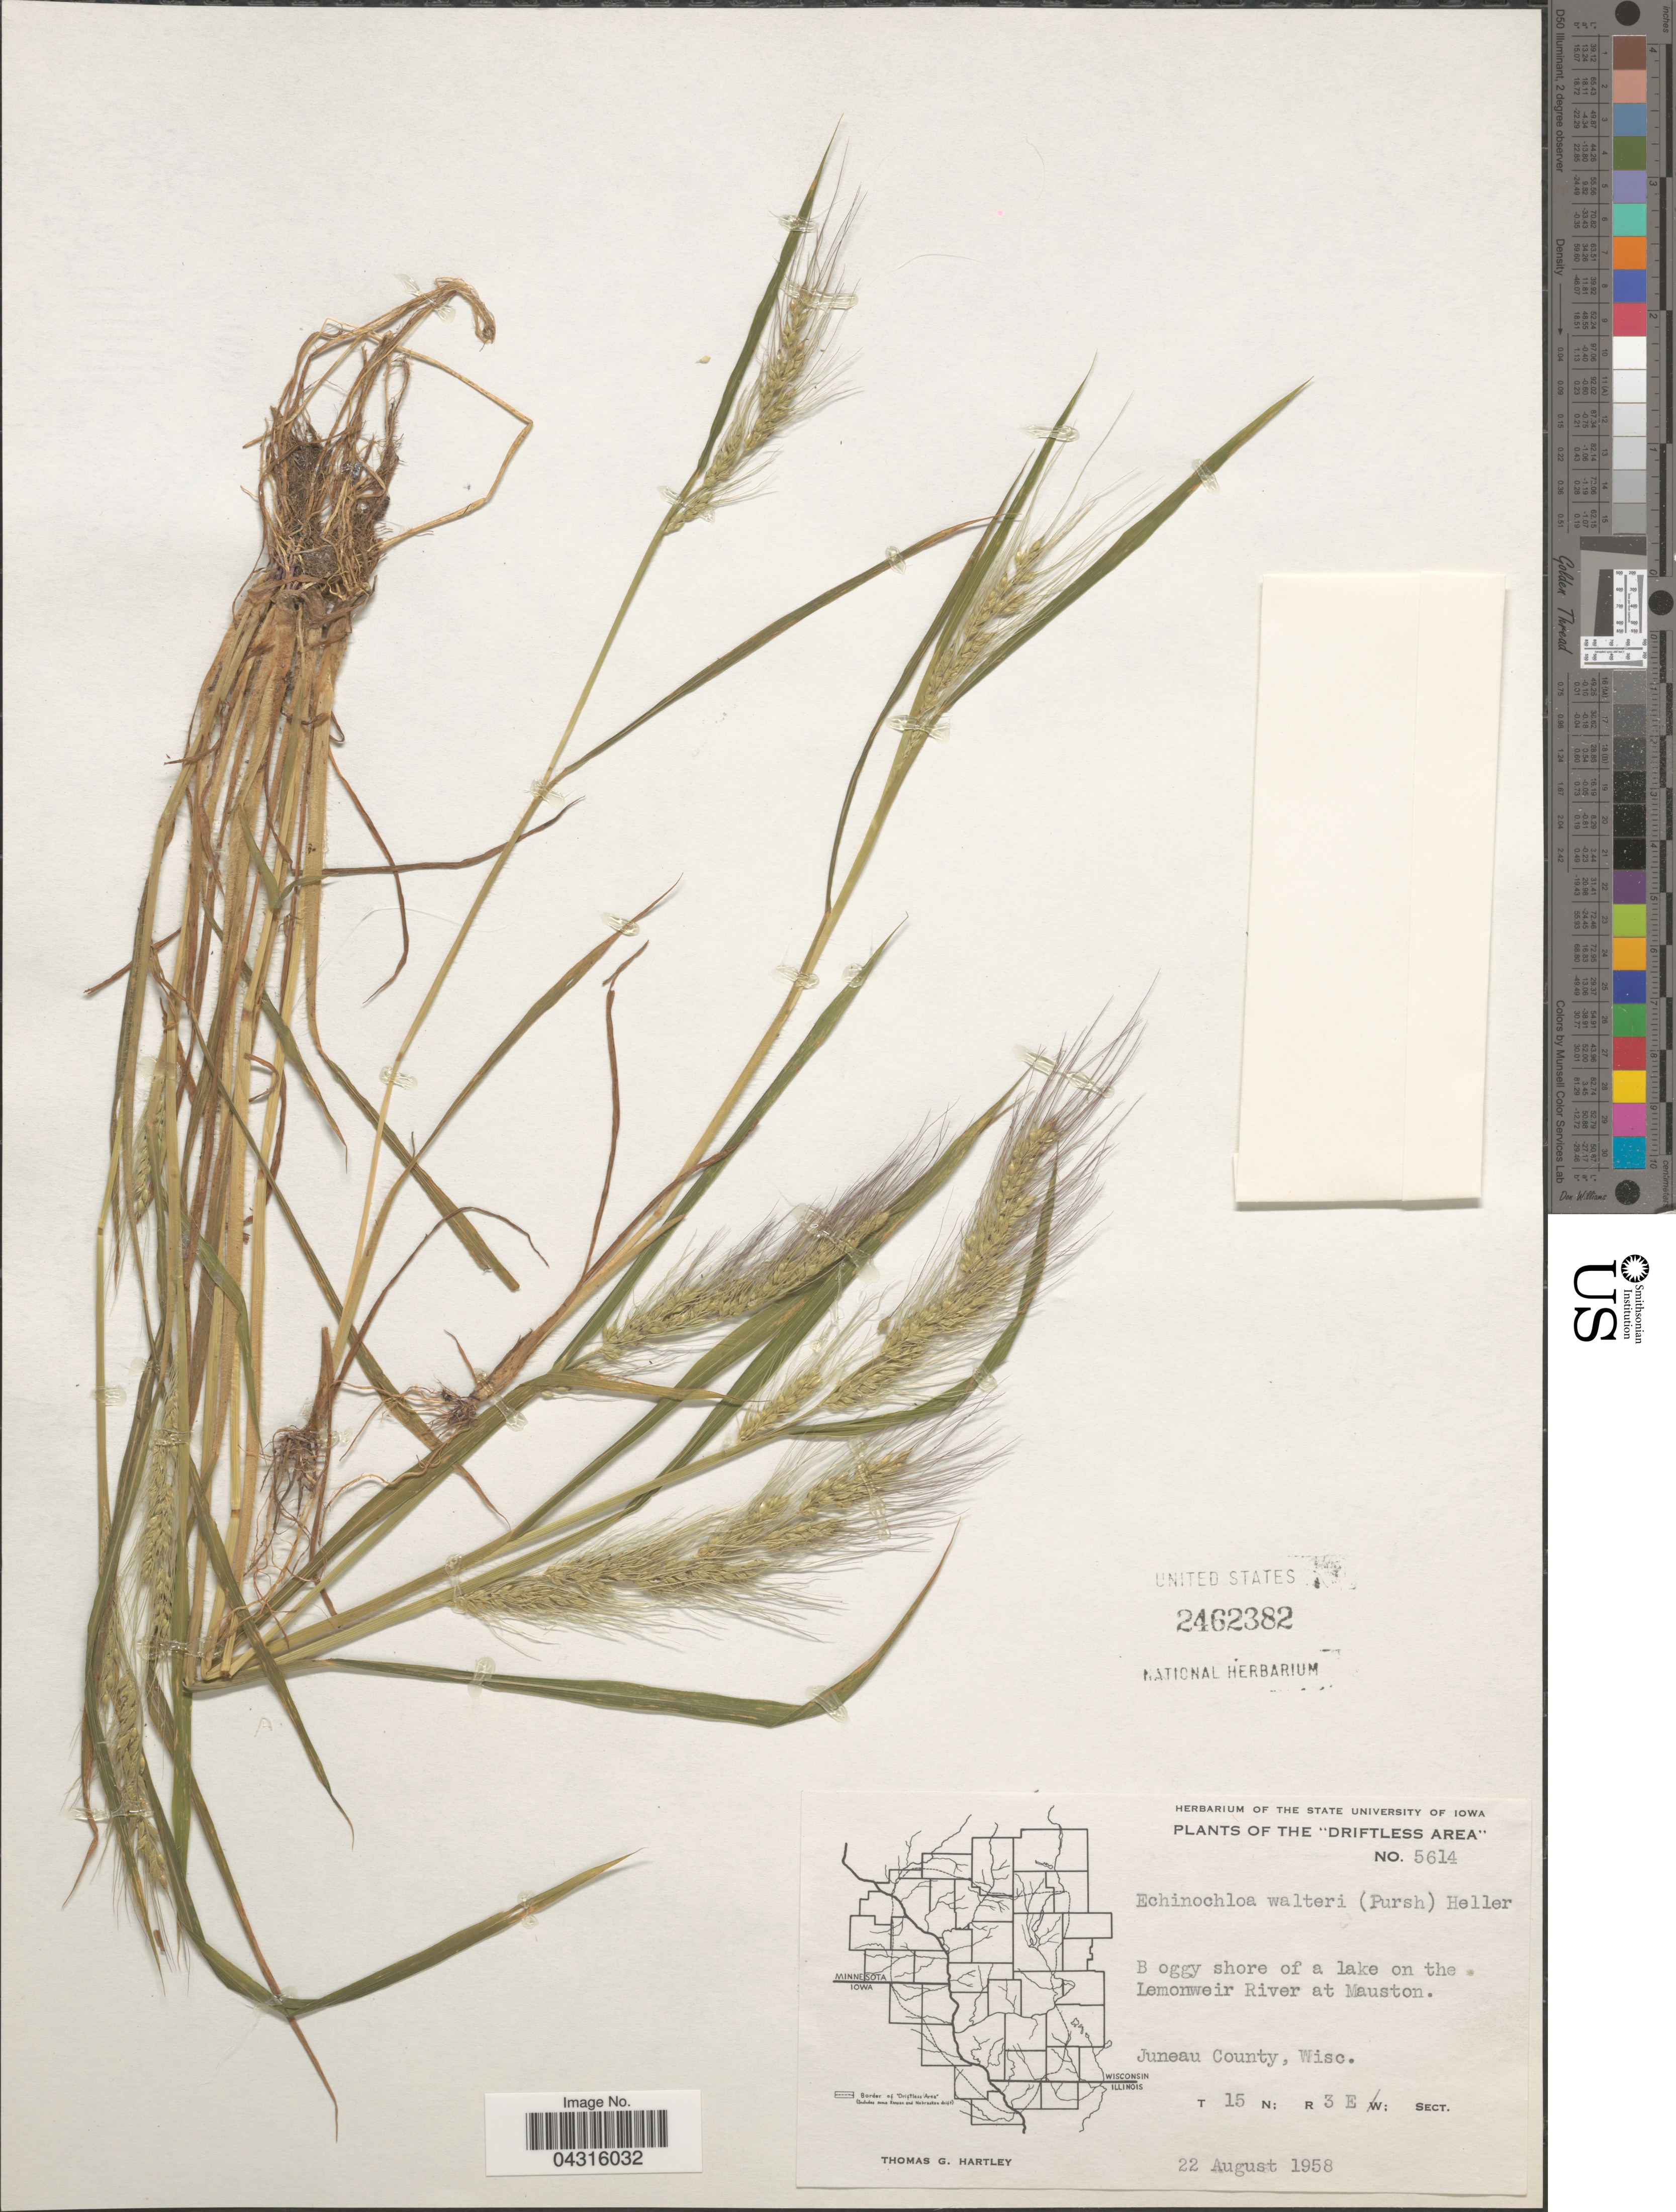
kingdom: Plantae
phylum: Tracheophyta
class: Liliopsida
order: Poales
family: Poaceae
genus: Echinochloa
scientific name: Echinochloa walteri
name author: (Pursh) A. Heller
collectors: T. G. Hartley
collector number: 5614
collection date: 1958-08-22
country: United States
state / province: Wisconsin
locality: The "Driftless Area". Boggy shore of a lake on the Lemonweir River at Mauston. Juneau County. T 15 N; R 3 E; Sect.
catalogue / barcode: US 2462382